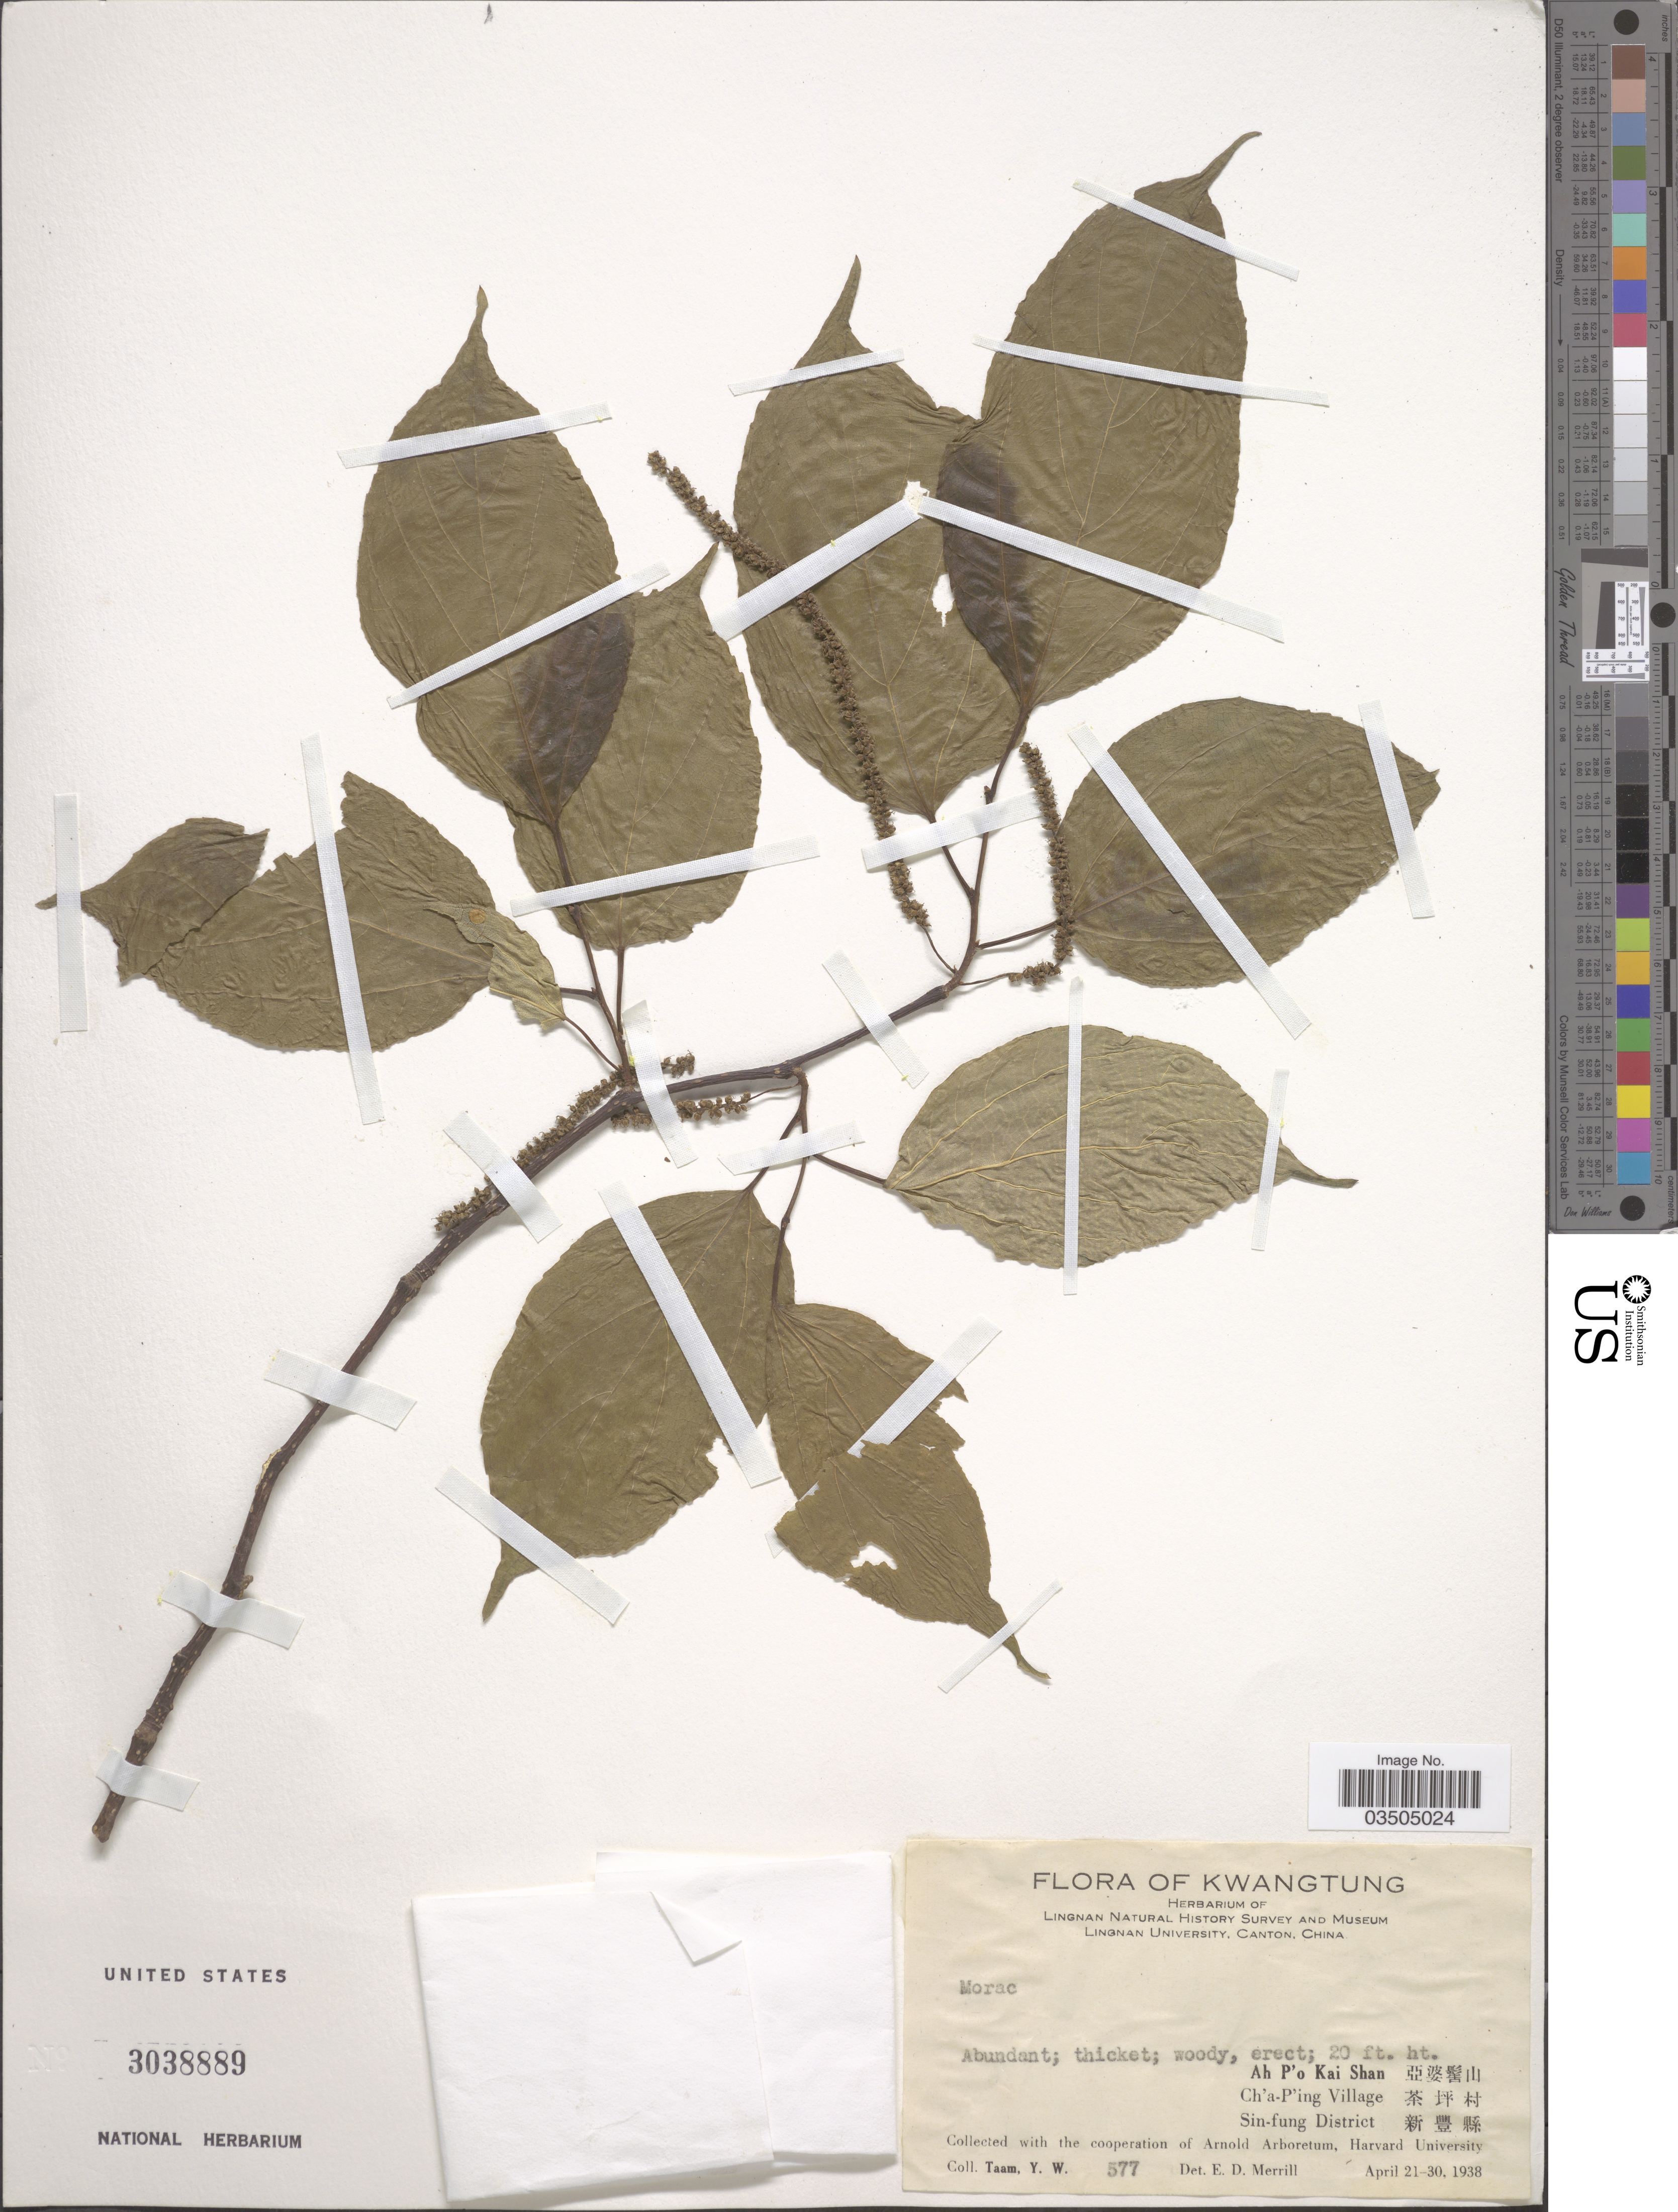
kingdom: Plantae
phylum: Tracheophyta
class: Magnoliopsida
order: Proteales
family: Proteaceae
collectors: Y. W. Taam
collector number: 577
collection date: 1938-04-21/1938-04-30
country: China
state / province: Guangdong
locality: Kwangtung. Ah P'o Kai Shan X Ch'a- P'ing Village X Sin-fung District X.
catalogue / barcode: US 3038889